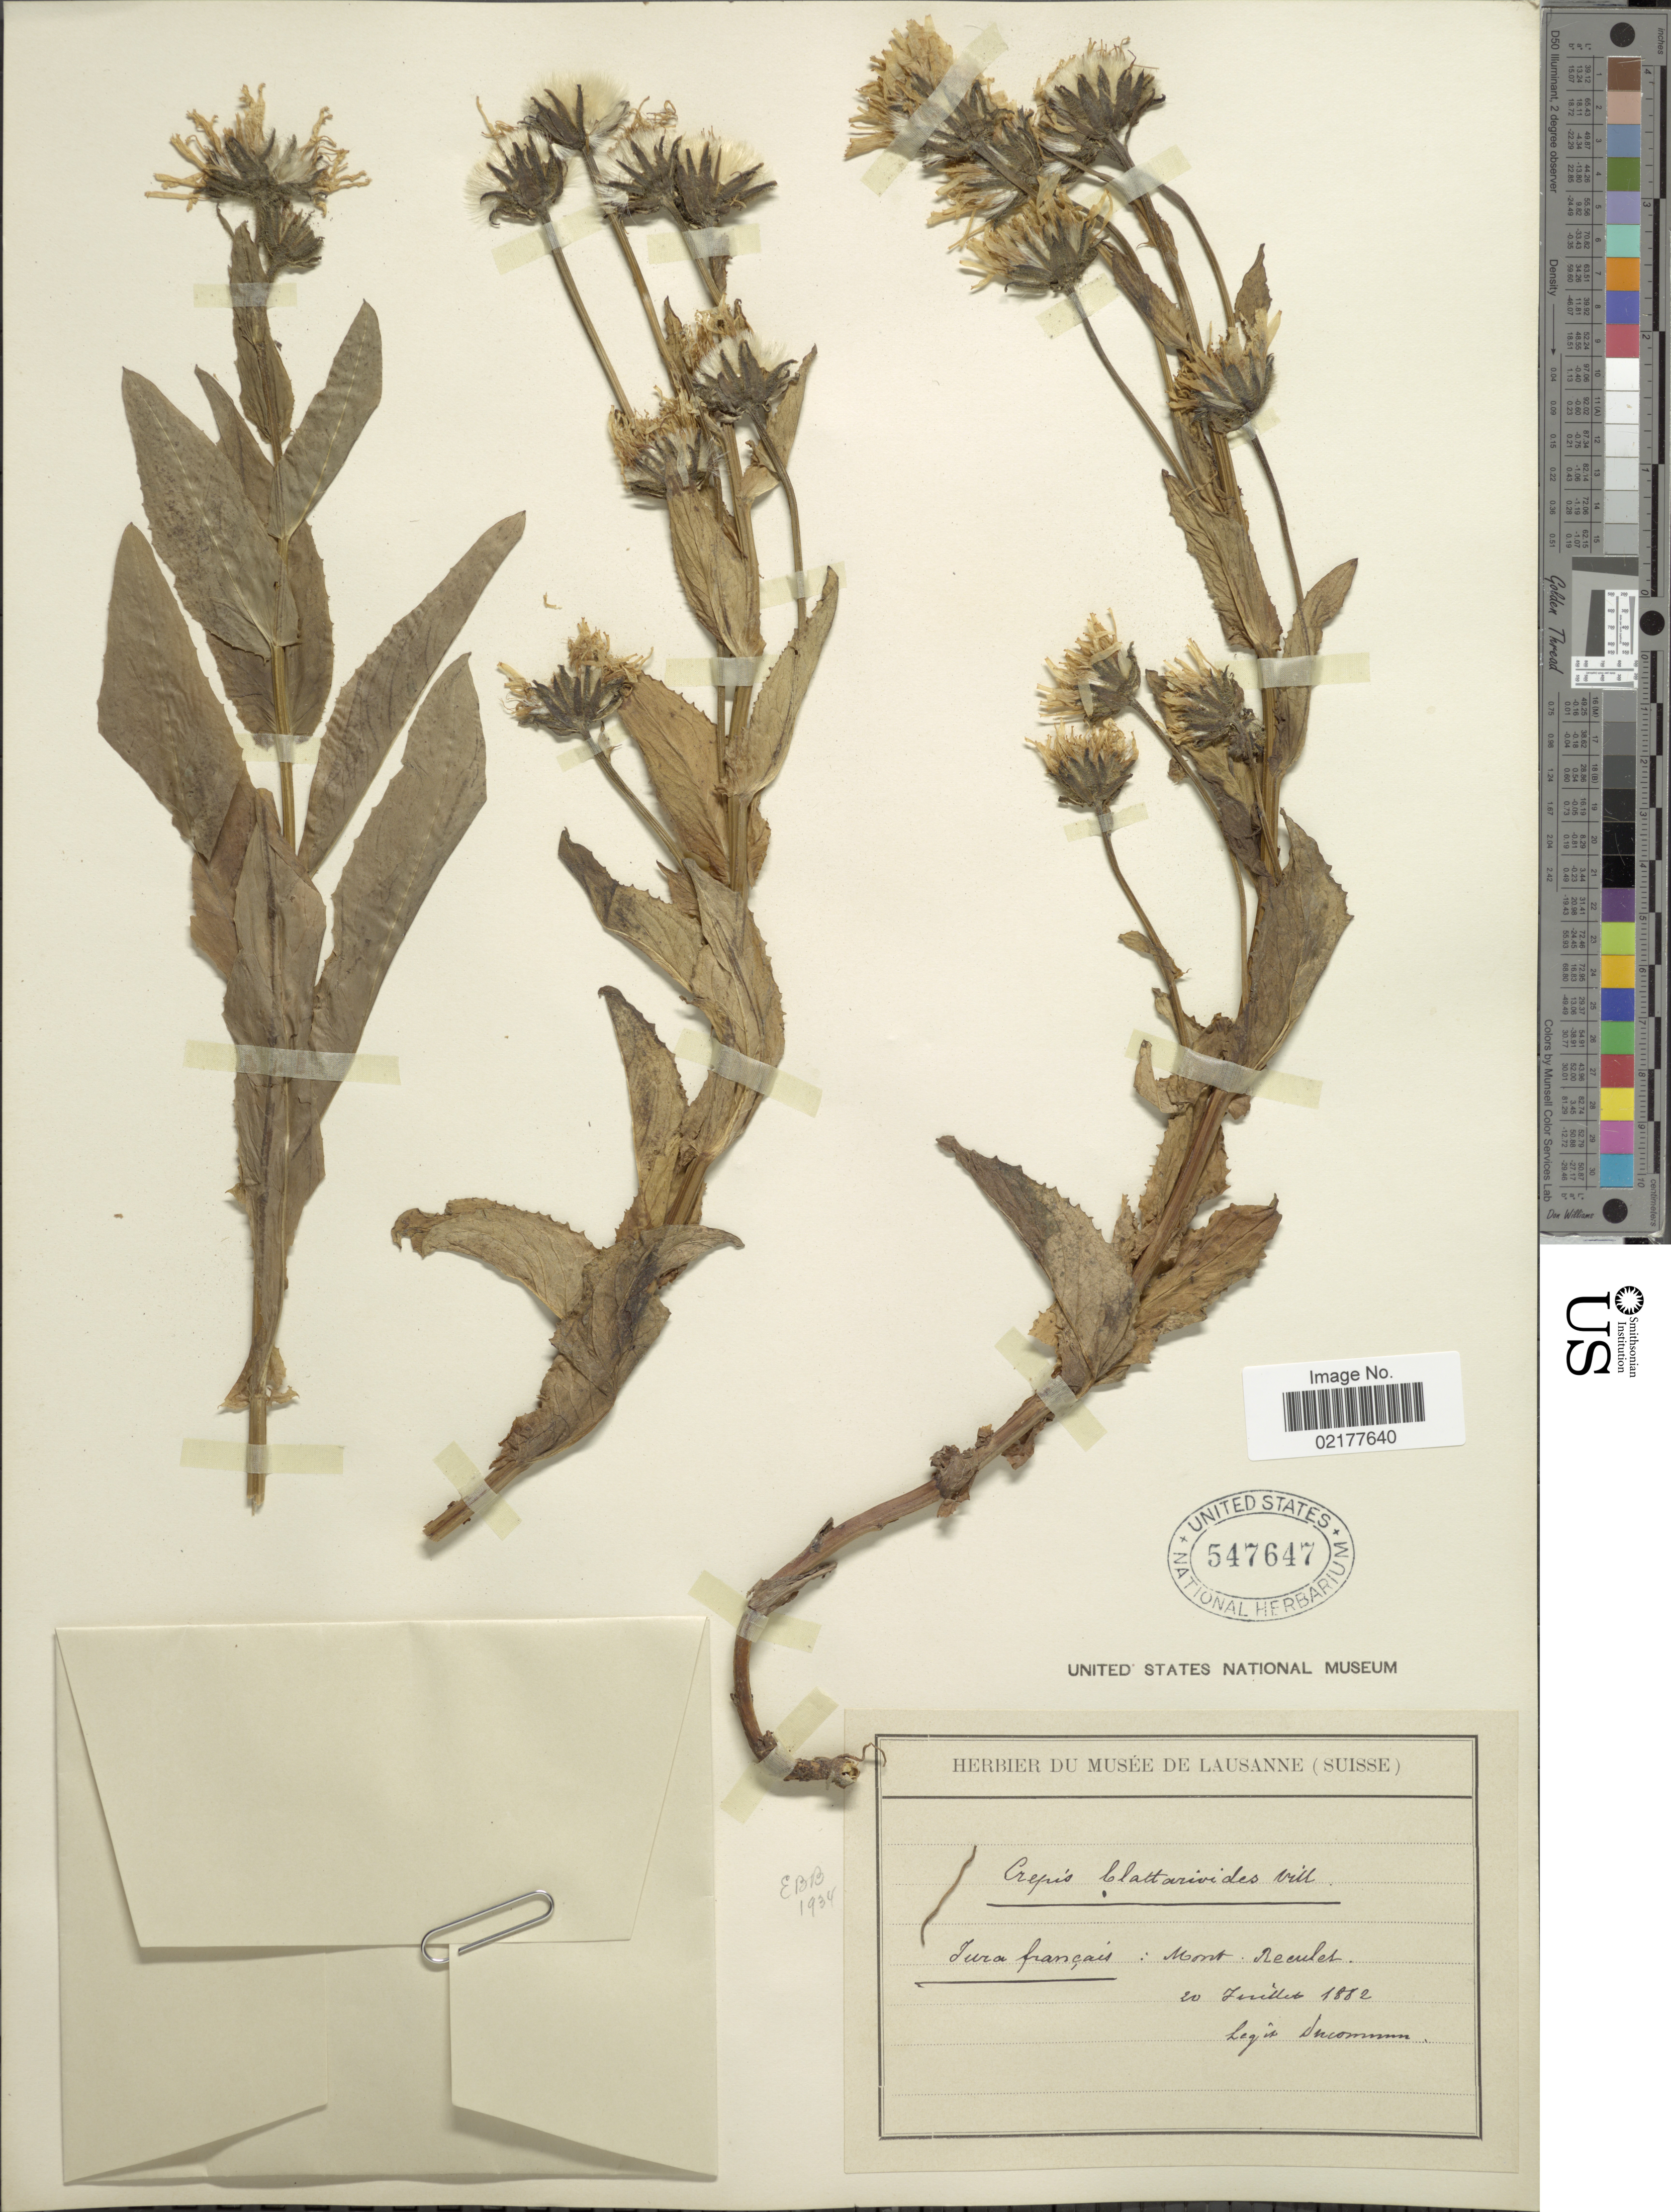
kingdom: Plantae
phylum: Tracheophyta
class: Magnoliopsida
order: Asterales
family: Asteraceae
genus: Crepis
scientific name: Crepis pyrenaica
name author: (L.) Greuter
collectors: J. Ducommun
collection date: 1882-07-20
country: France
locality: Jura français: Mont Reculet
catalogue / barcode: US 547647